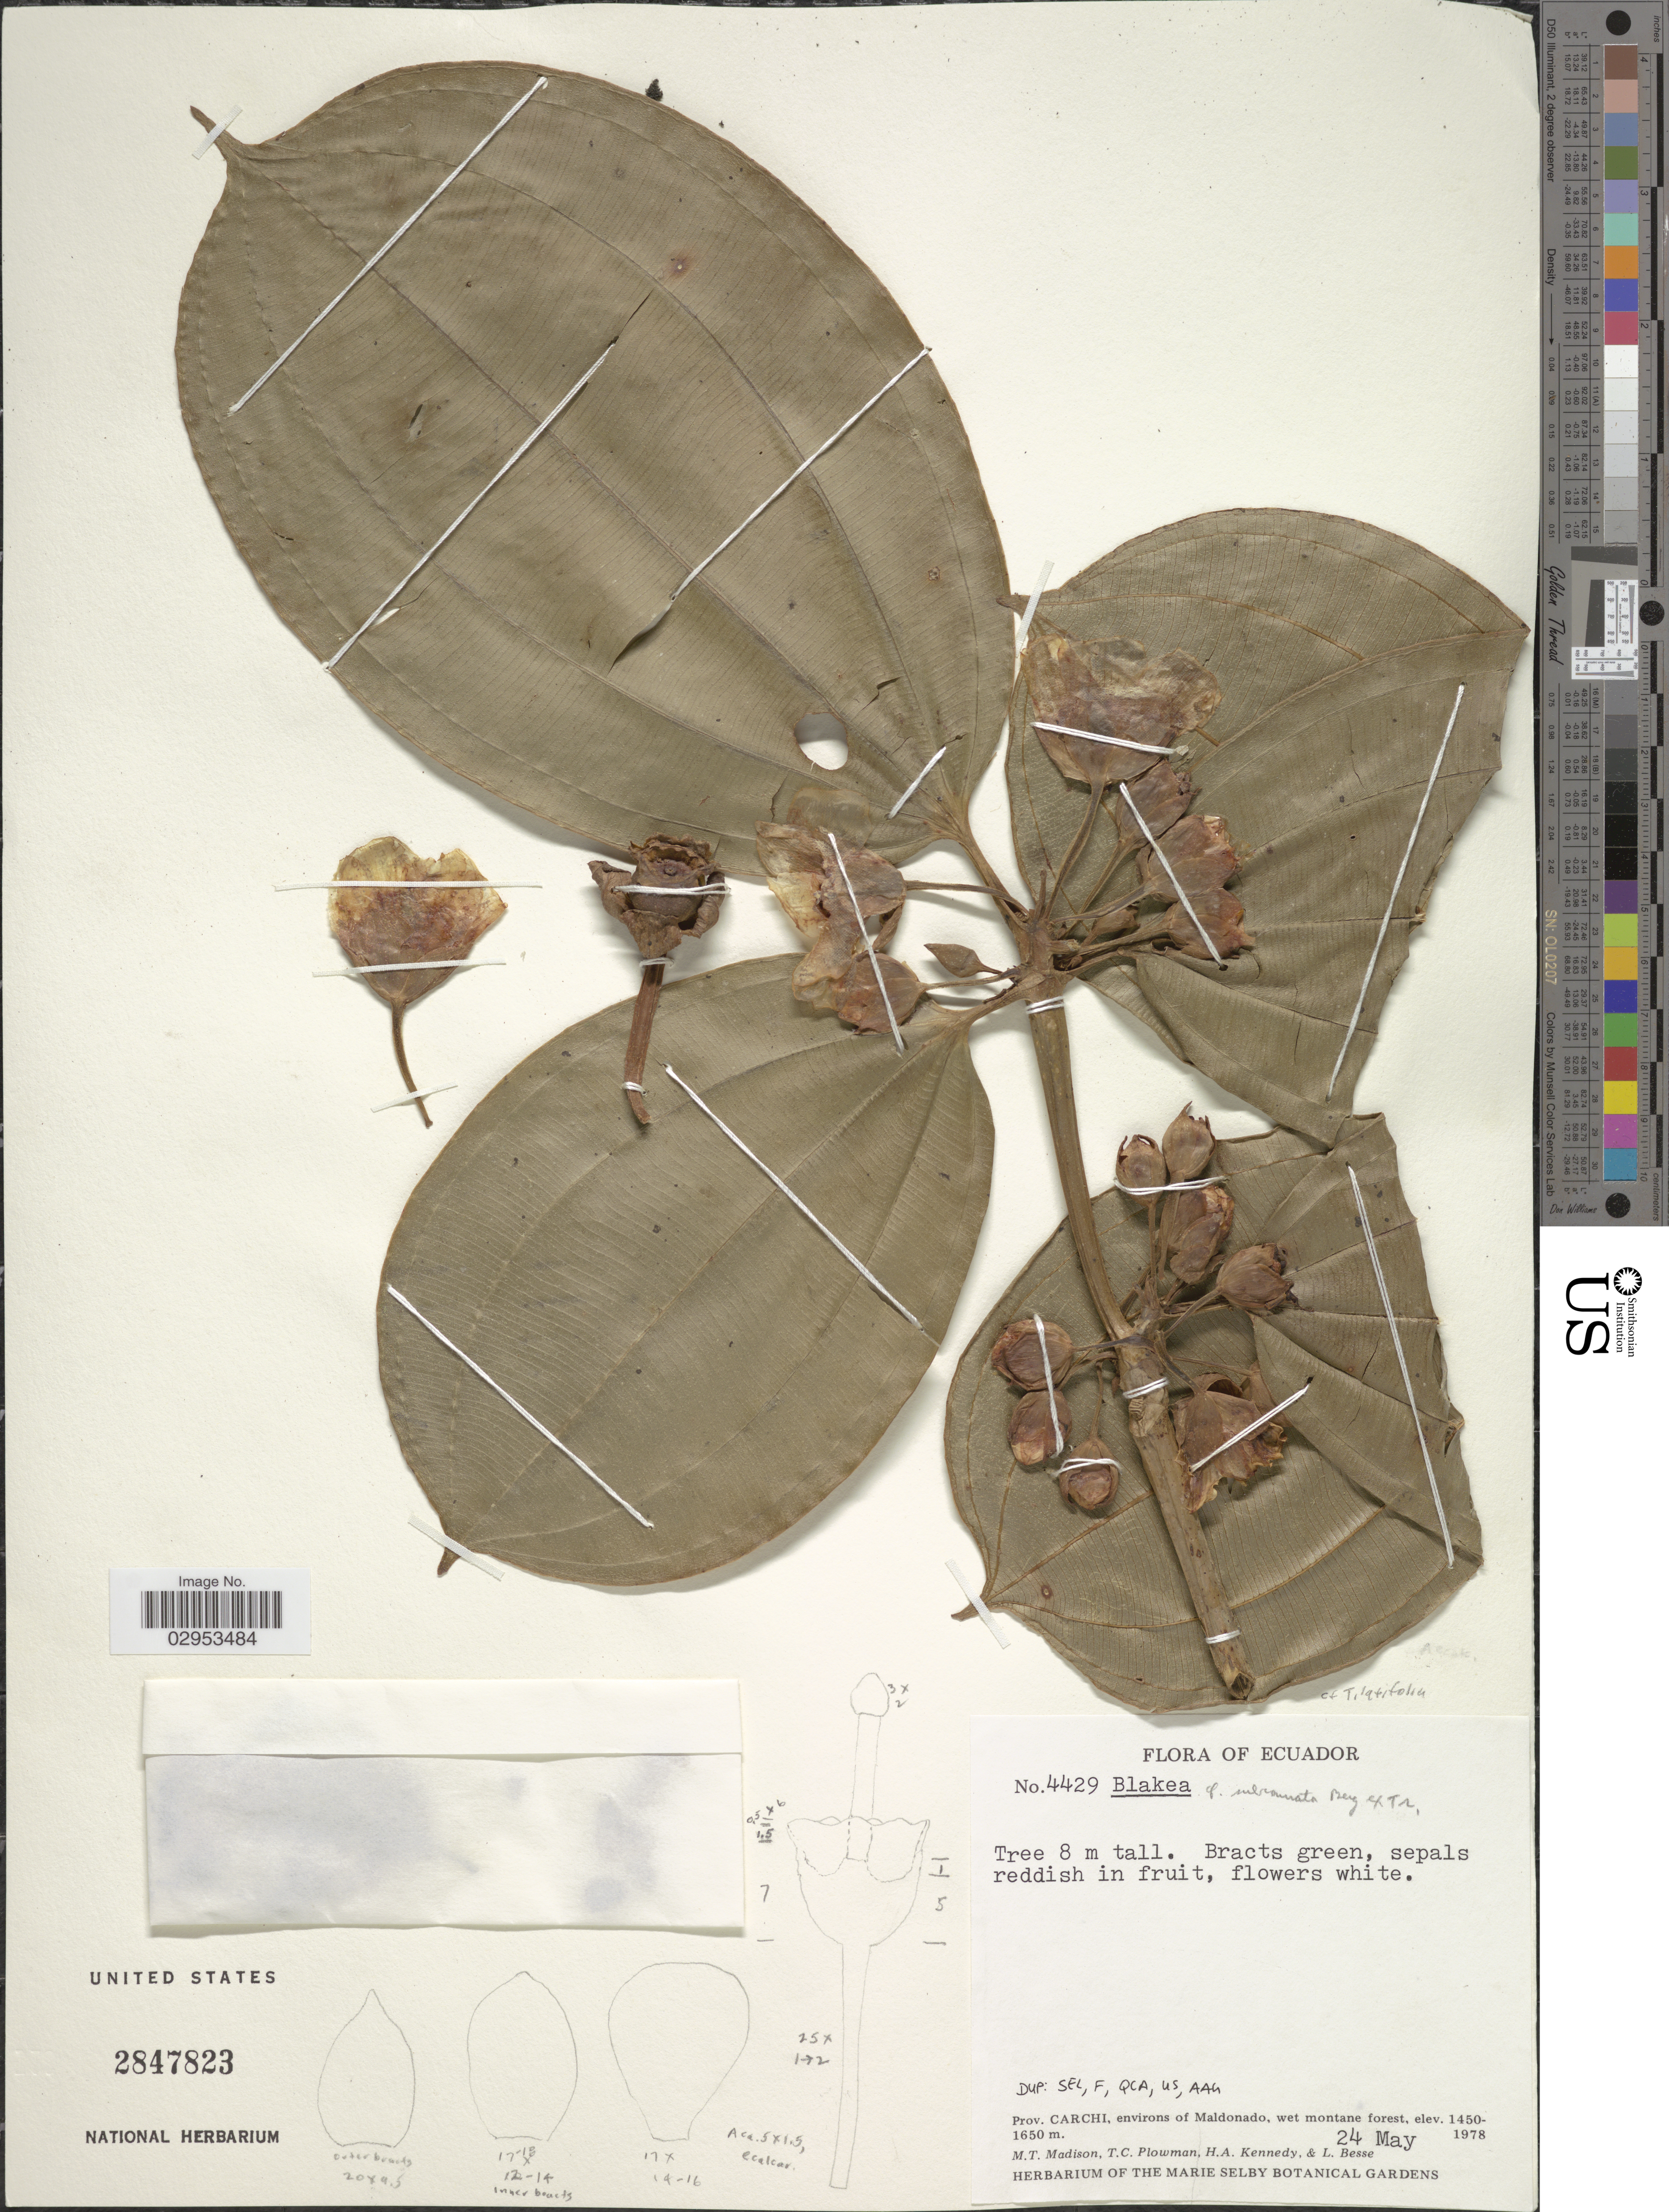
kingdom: Plantae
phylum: Tracheophyta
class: Magnoliopsida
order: Myrtales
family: Melastomataceae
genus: Blakea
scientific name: Blakea subconnata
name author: O. Berg ex Triana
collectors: M. T. Madison, T. Plowman, H. Kennedy & L. Besse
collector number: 4429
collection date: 1978-05-24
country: Ecuador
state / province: Carchi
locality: Environs of Maldonado.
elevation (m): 1450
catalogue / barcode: US 2847823